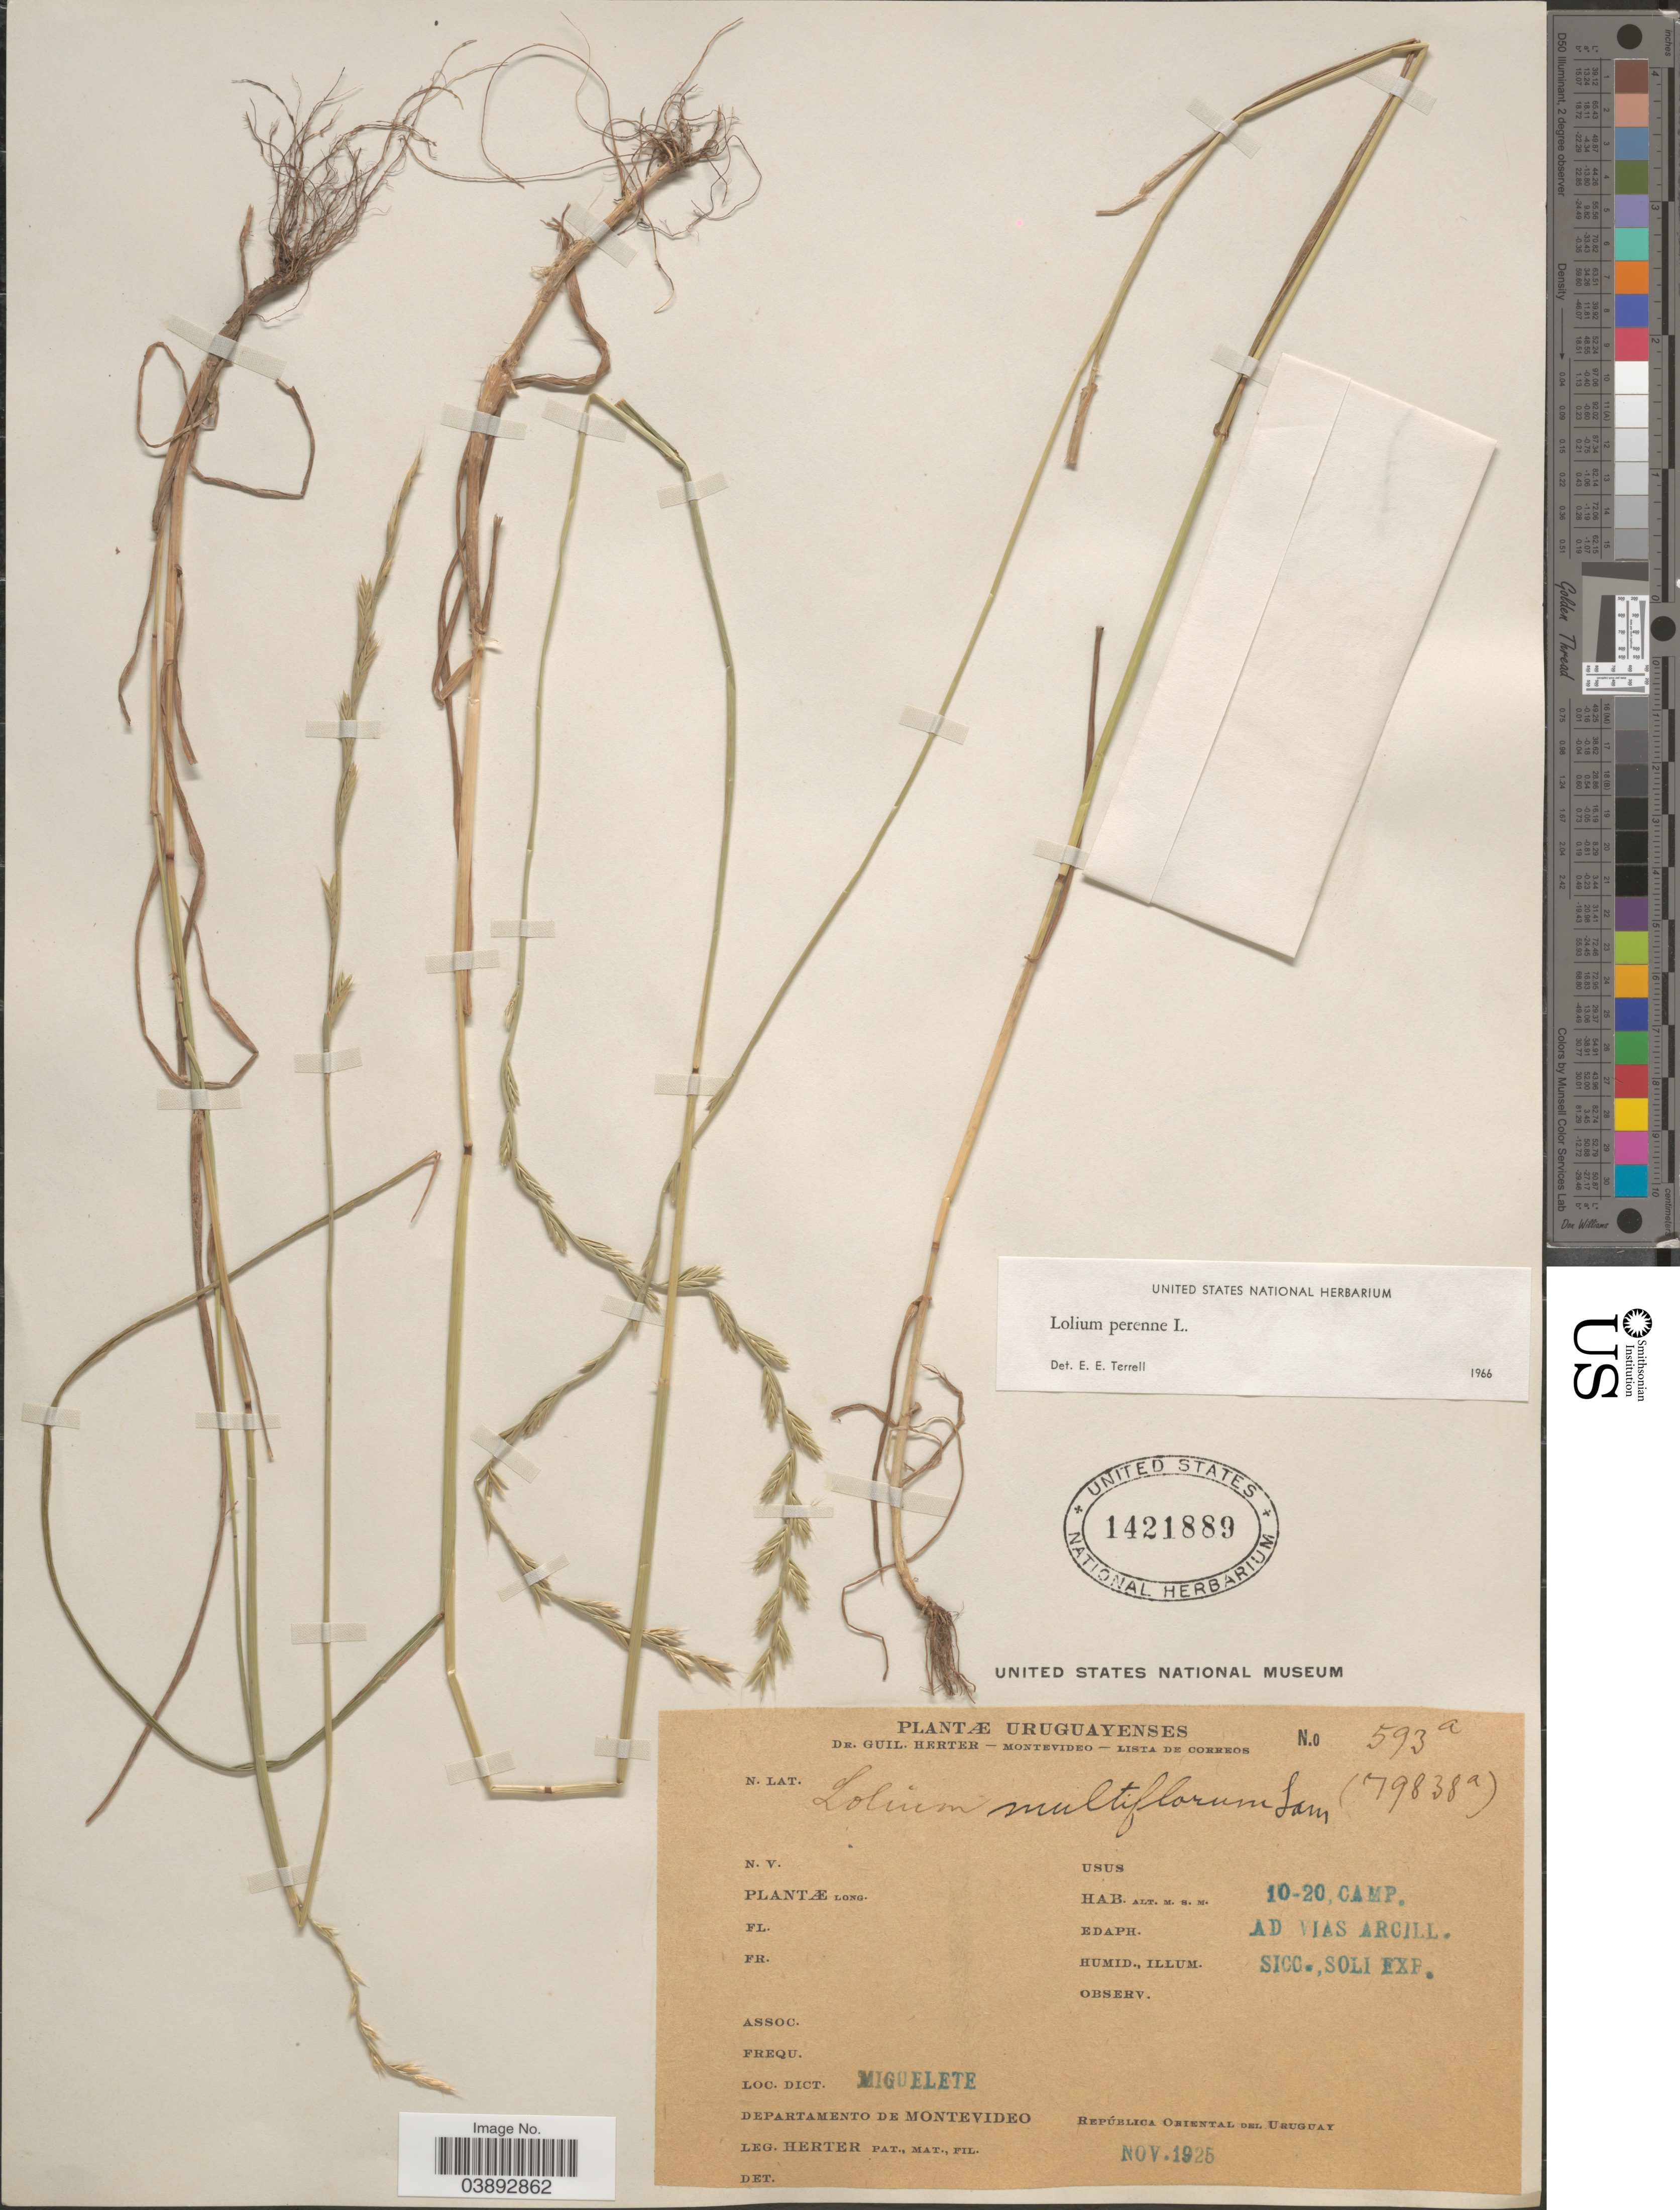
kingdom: Plantae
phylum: Tracheophyta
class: Liliopsida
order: Poales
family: Poaceae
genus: Lolium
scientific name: Lolium perenne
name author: L.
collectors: G. Herter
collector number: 593 a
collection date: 1925-11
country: Uruguay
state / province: Montevideo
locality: Dict. Miguelete. Departamento de Montevideo. República Oriental del Uruguay.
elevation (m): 10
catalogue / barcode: US 1421889